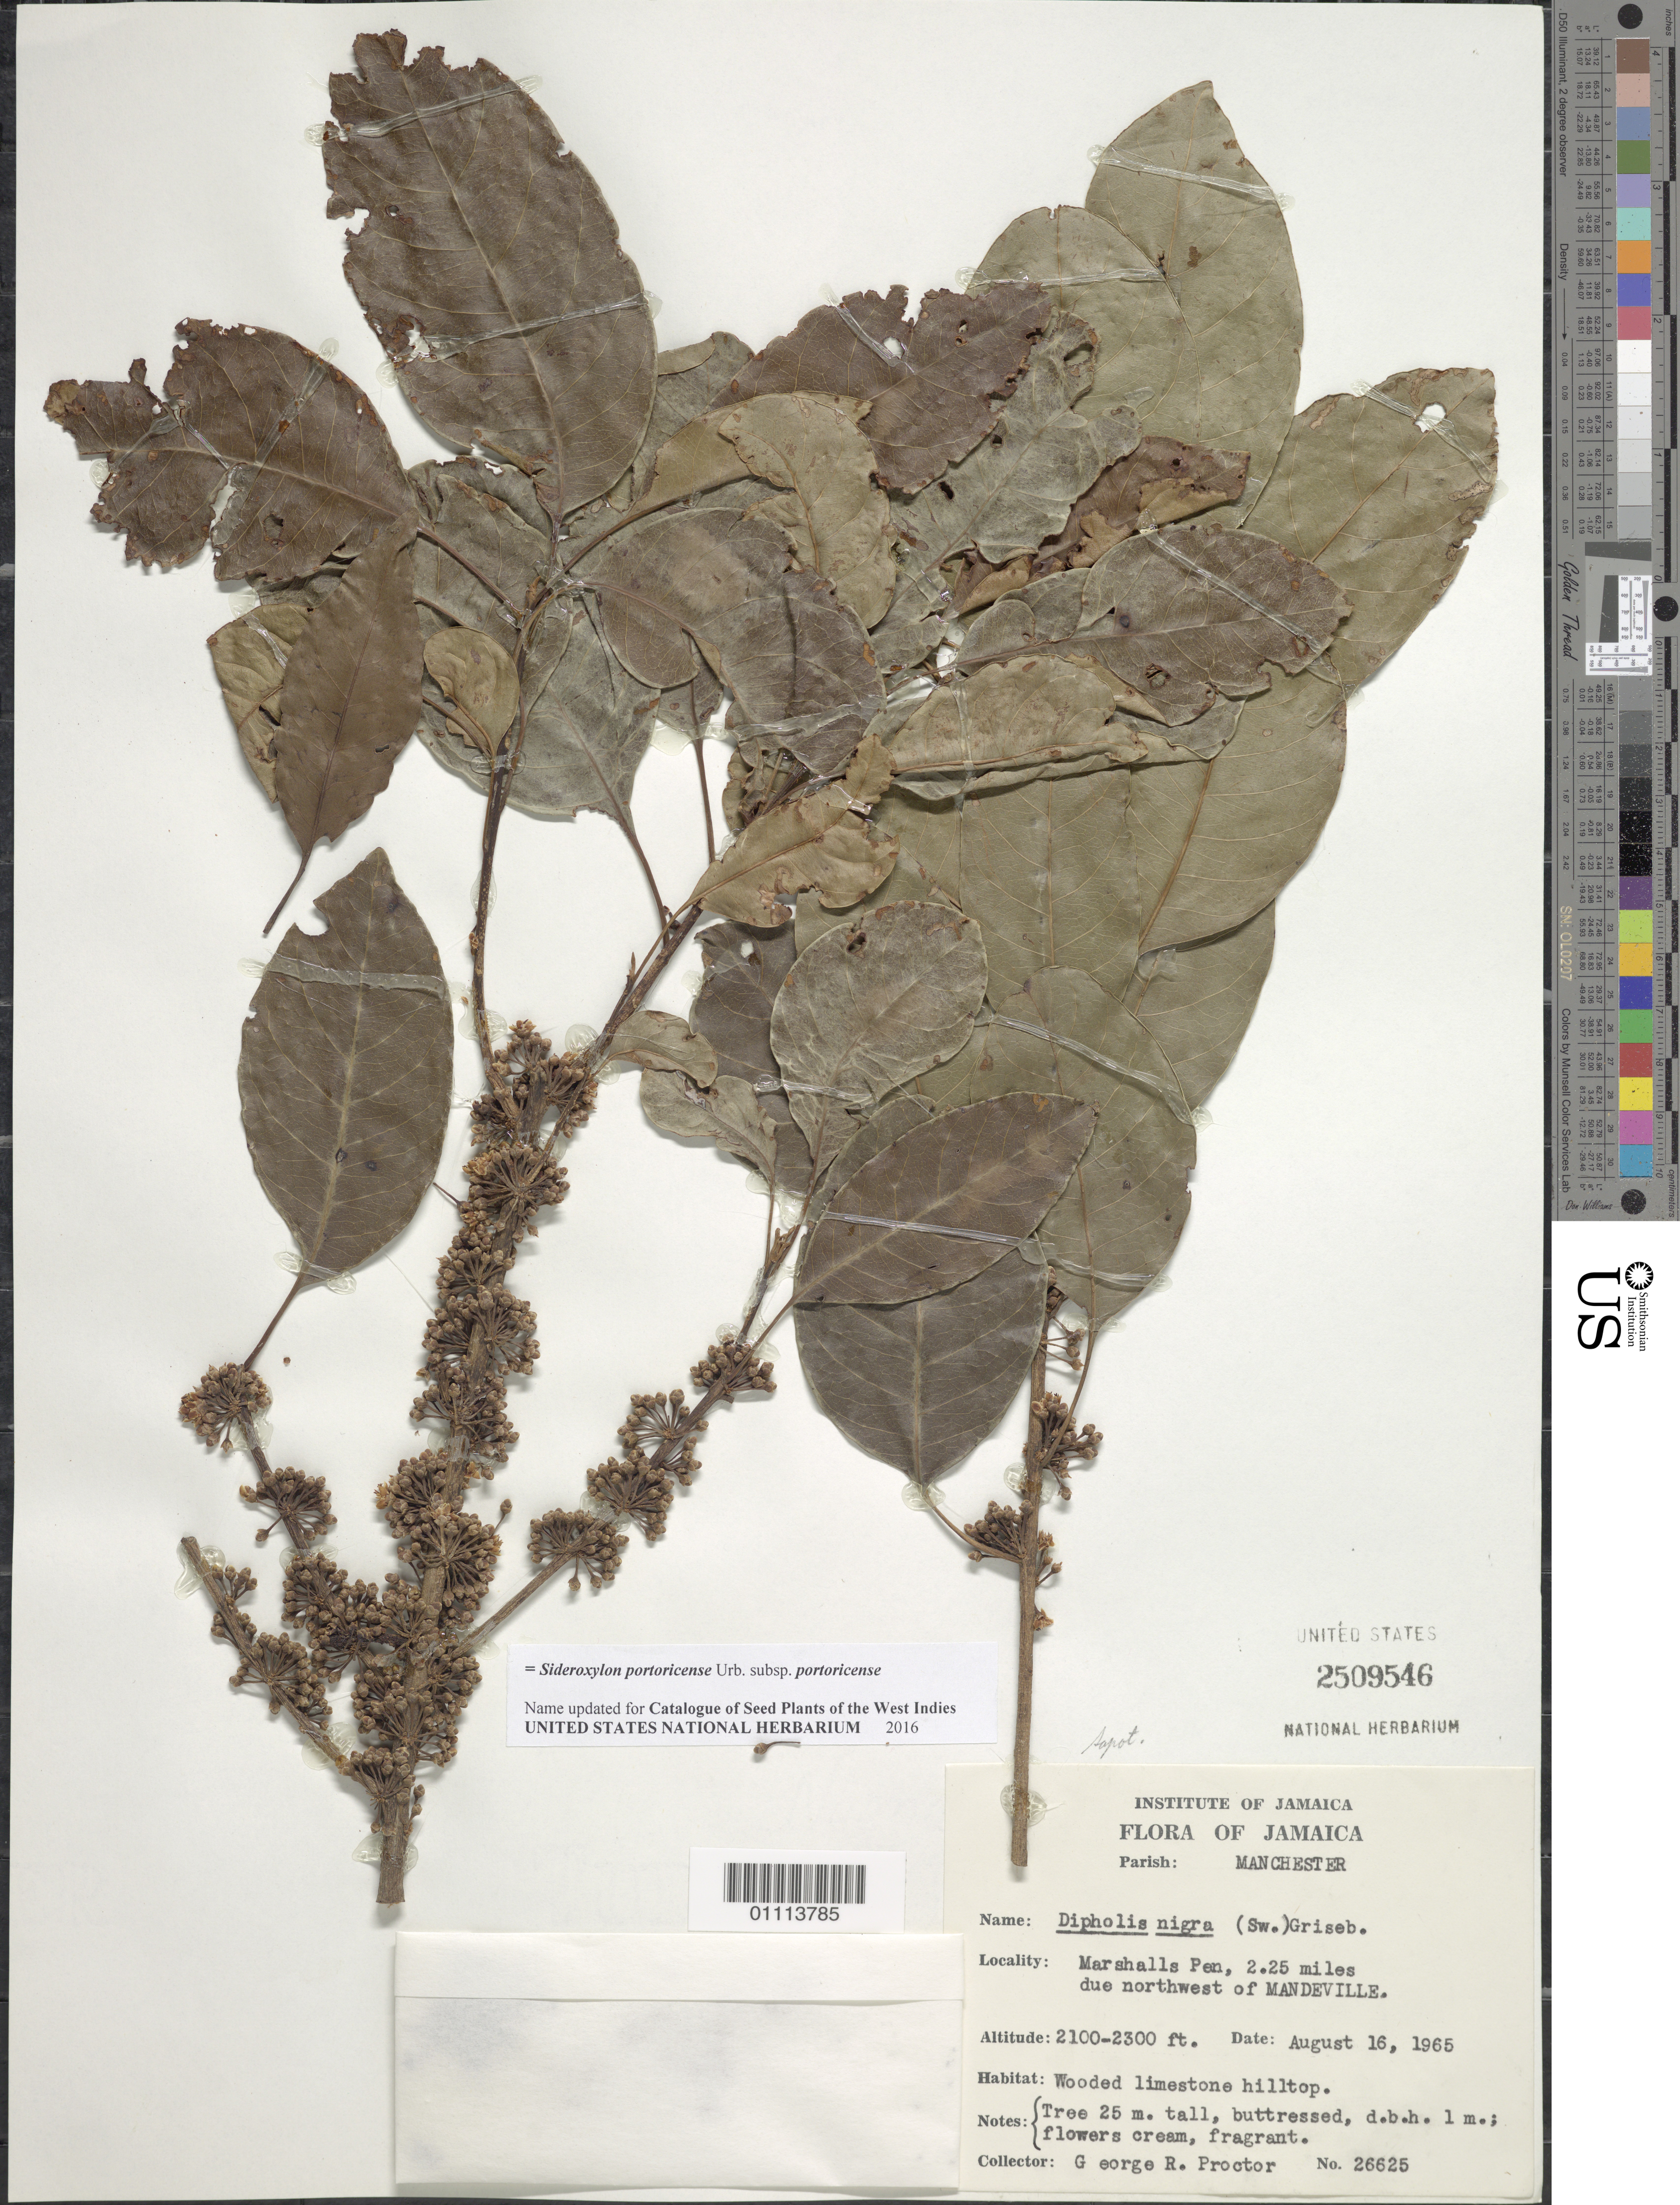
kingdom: Plantae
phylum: Tracheophyta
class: Magnoliopsida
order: Ericales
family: Sapotaceae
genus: Dipholis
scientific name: Dipholis nigra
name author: (Sw.) Griseb.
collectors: G. R. Proctor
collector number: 26625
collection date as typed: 16 Aug 1965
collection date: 1965-08-16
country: Jamaica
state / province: Manchester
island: Jamaica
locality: Marshalls Pen, 2.25 miles due NW of Mandeville, wooded limestone hilltop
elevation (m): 640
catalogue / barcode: US 2509546